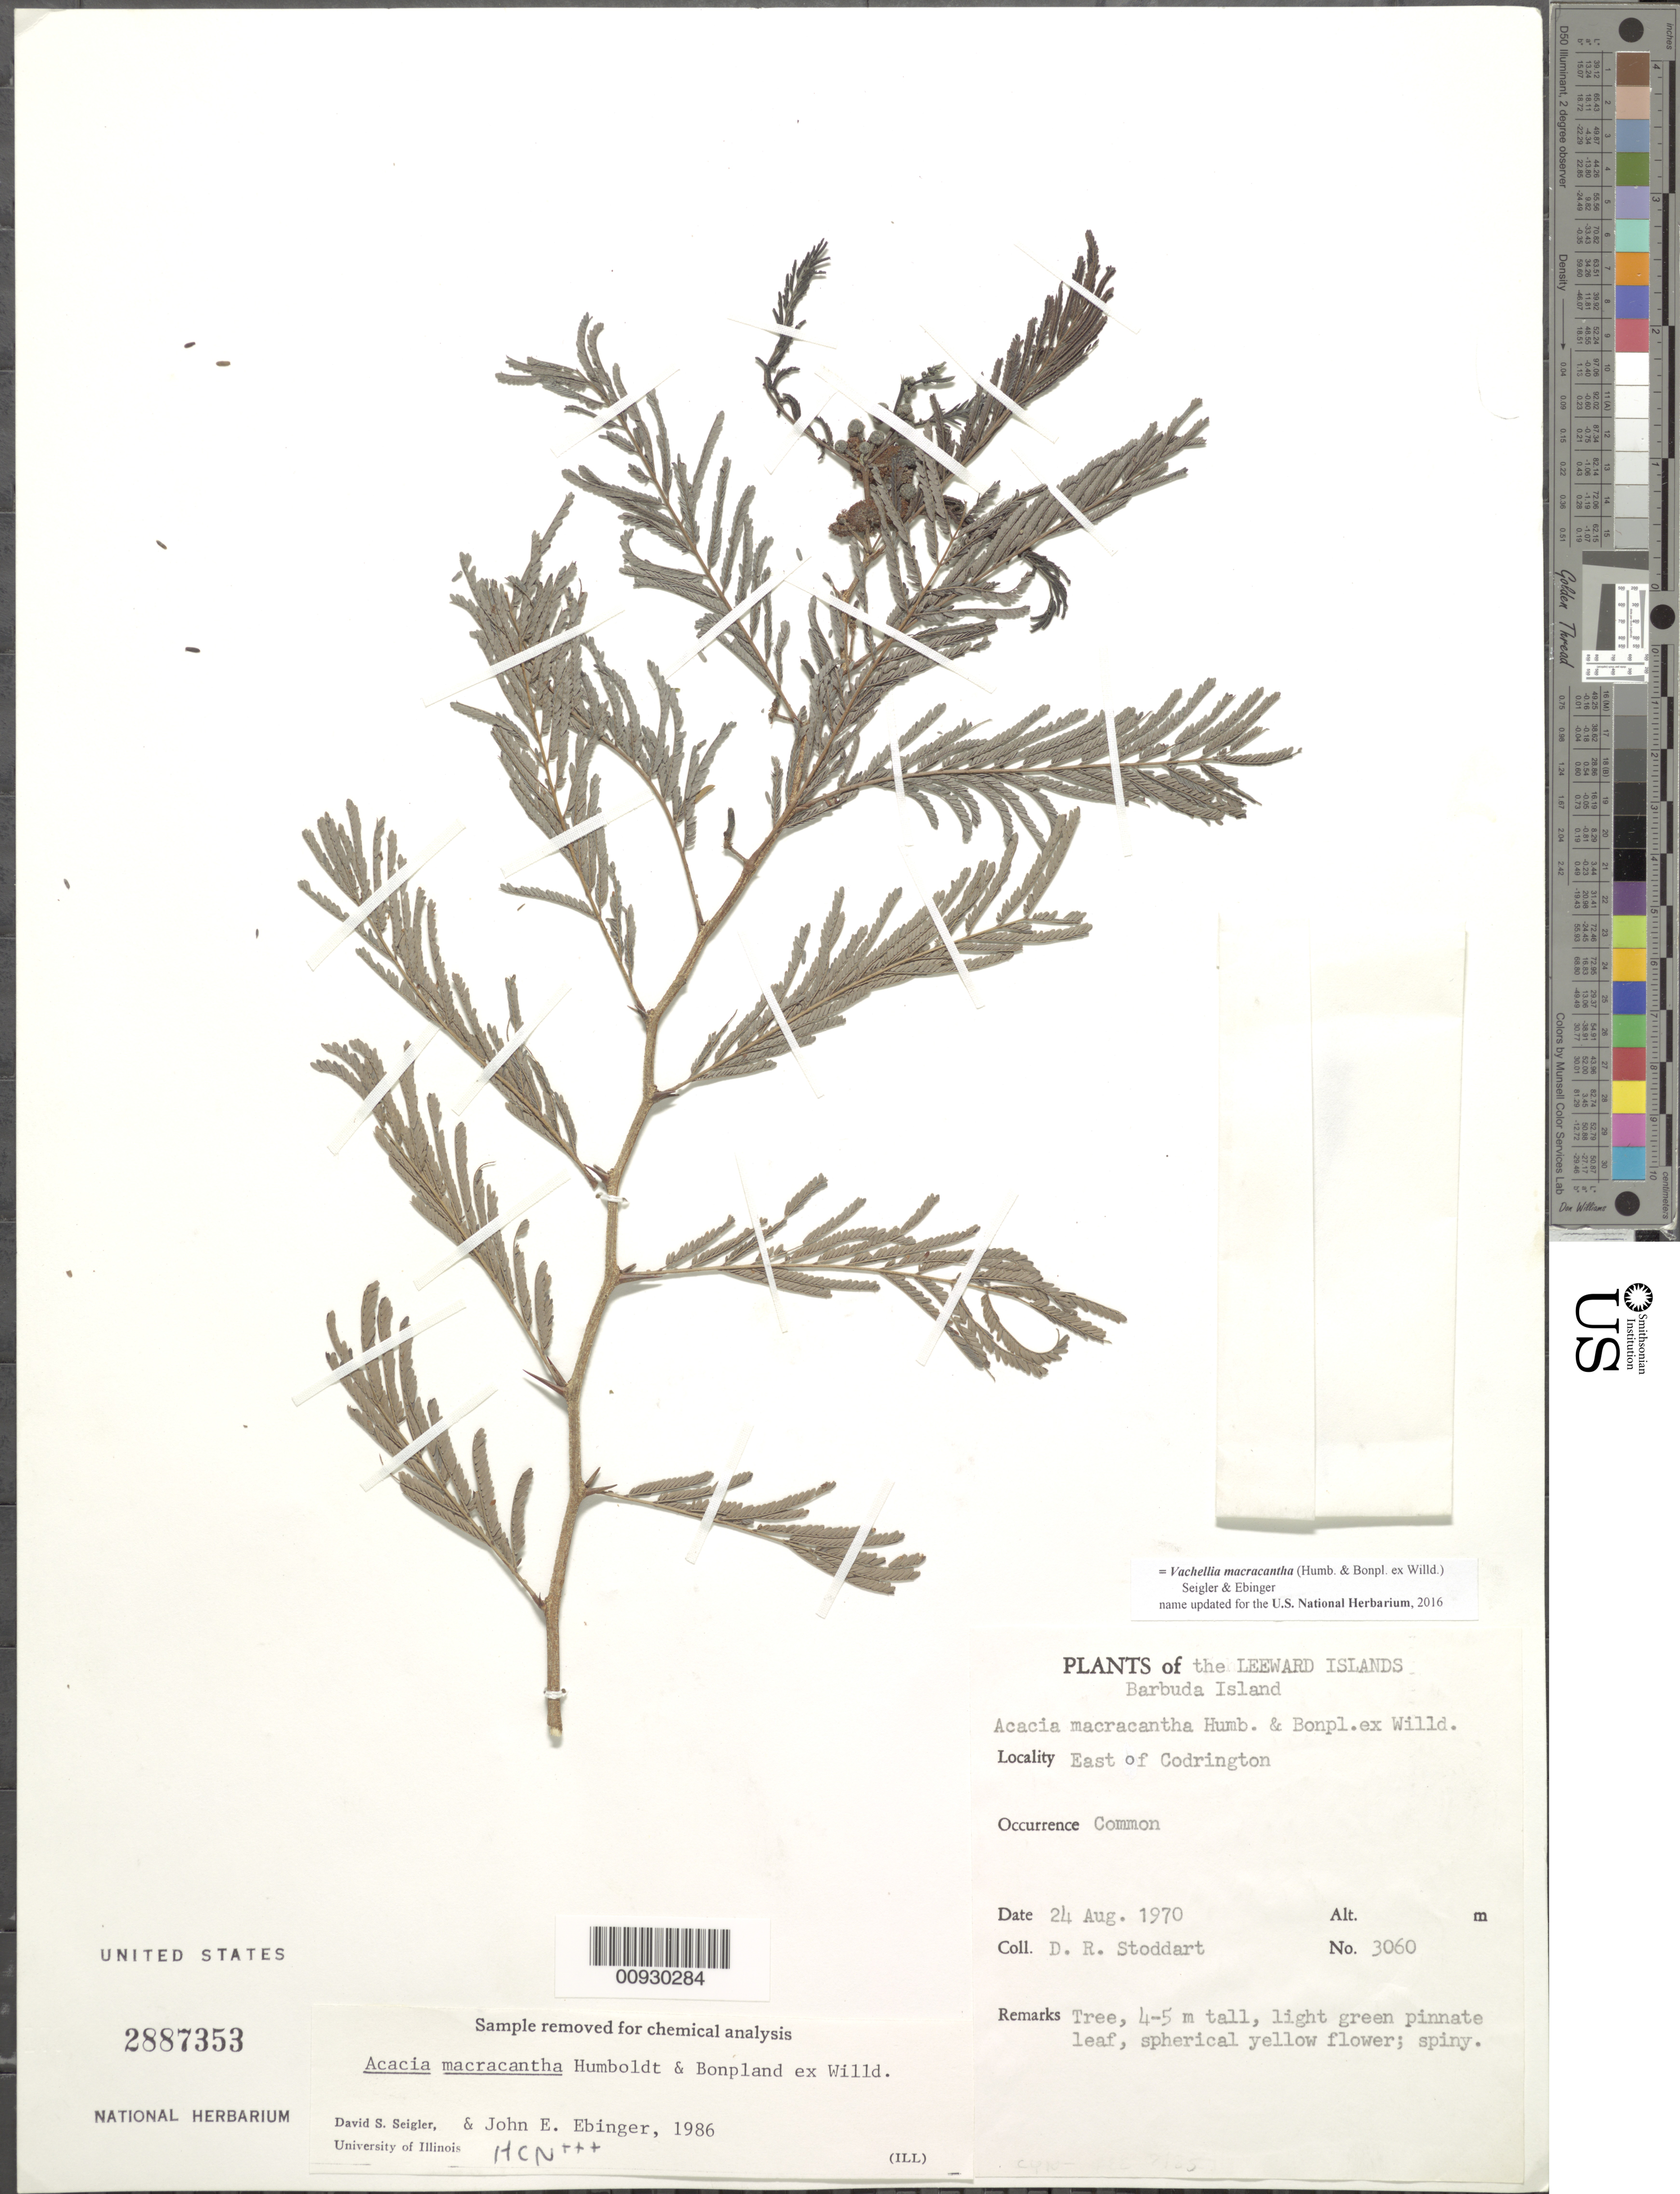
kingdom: Plantae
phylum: Tracheophyta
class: Magnoliopsida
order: Fabales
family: Fabaceae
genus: Vachellia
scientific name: Vachellia macracantha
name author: (Humb. & Bonpl. ex Willd.) Seigler & Ebinger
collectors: D. R. Stoddart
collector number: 3060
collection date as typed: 24 Aug 1970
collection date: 1970-08-24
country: Antigua and Barbuda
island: Barbuda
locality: East of Godrington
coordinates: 0 N, 0 E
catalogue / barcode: US 2887353